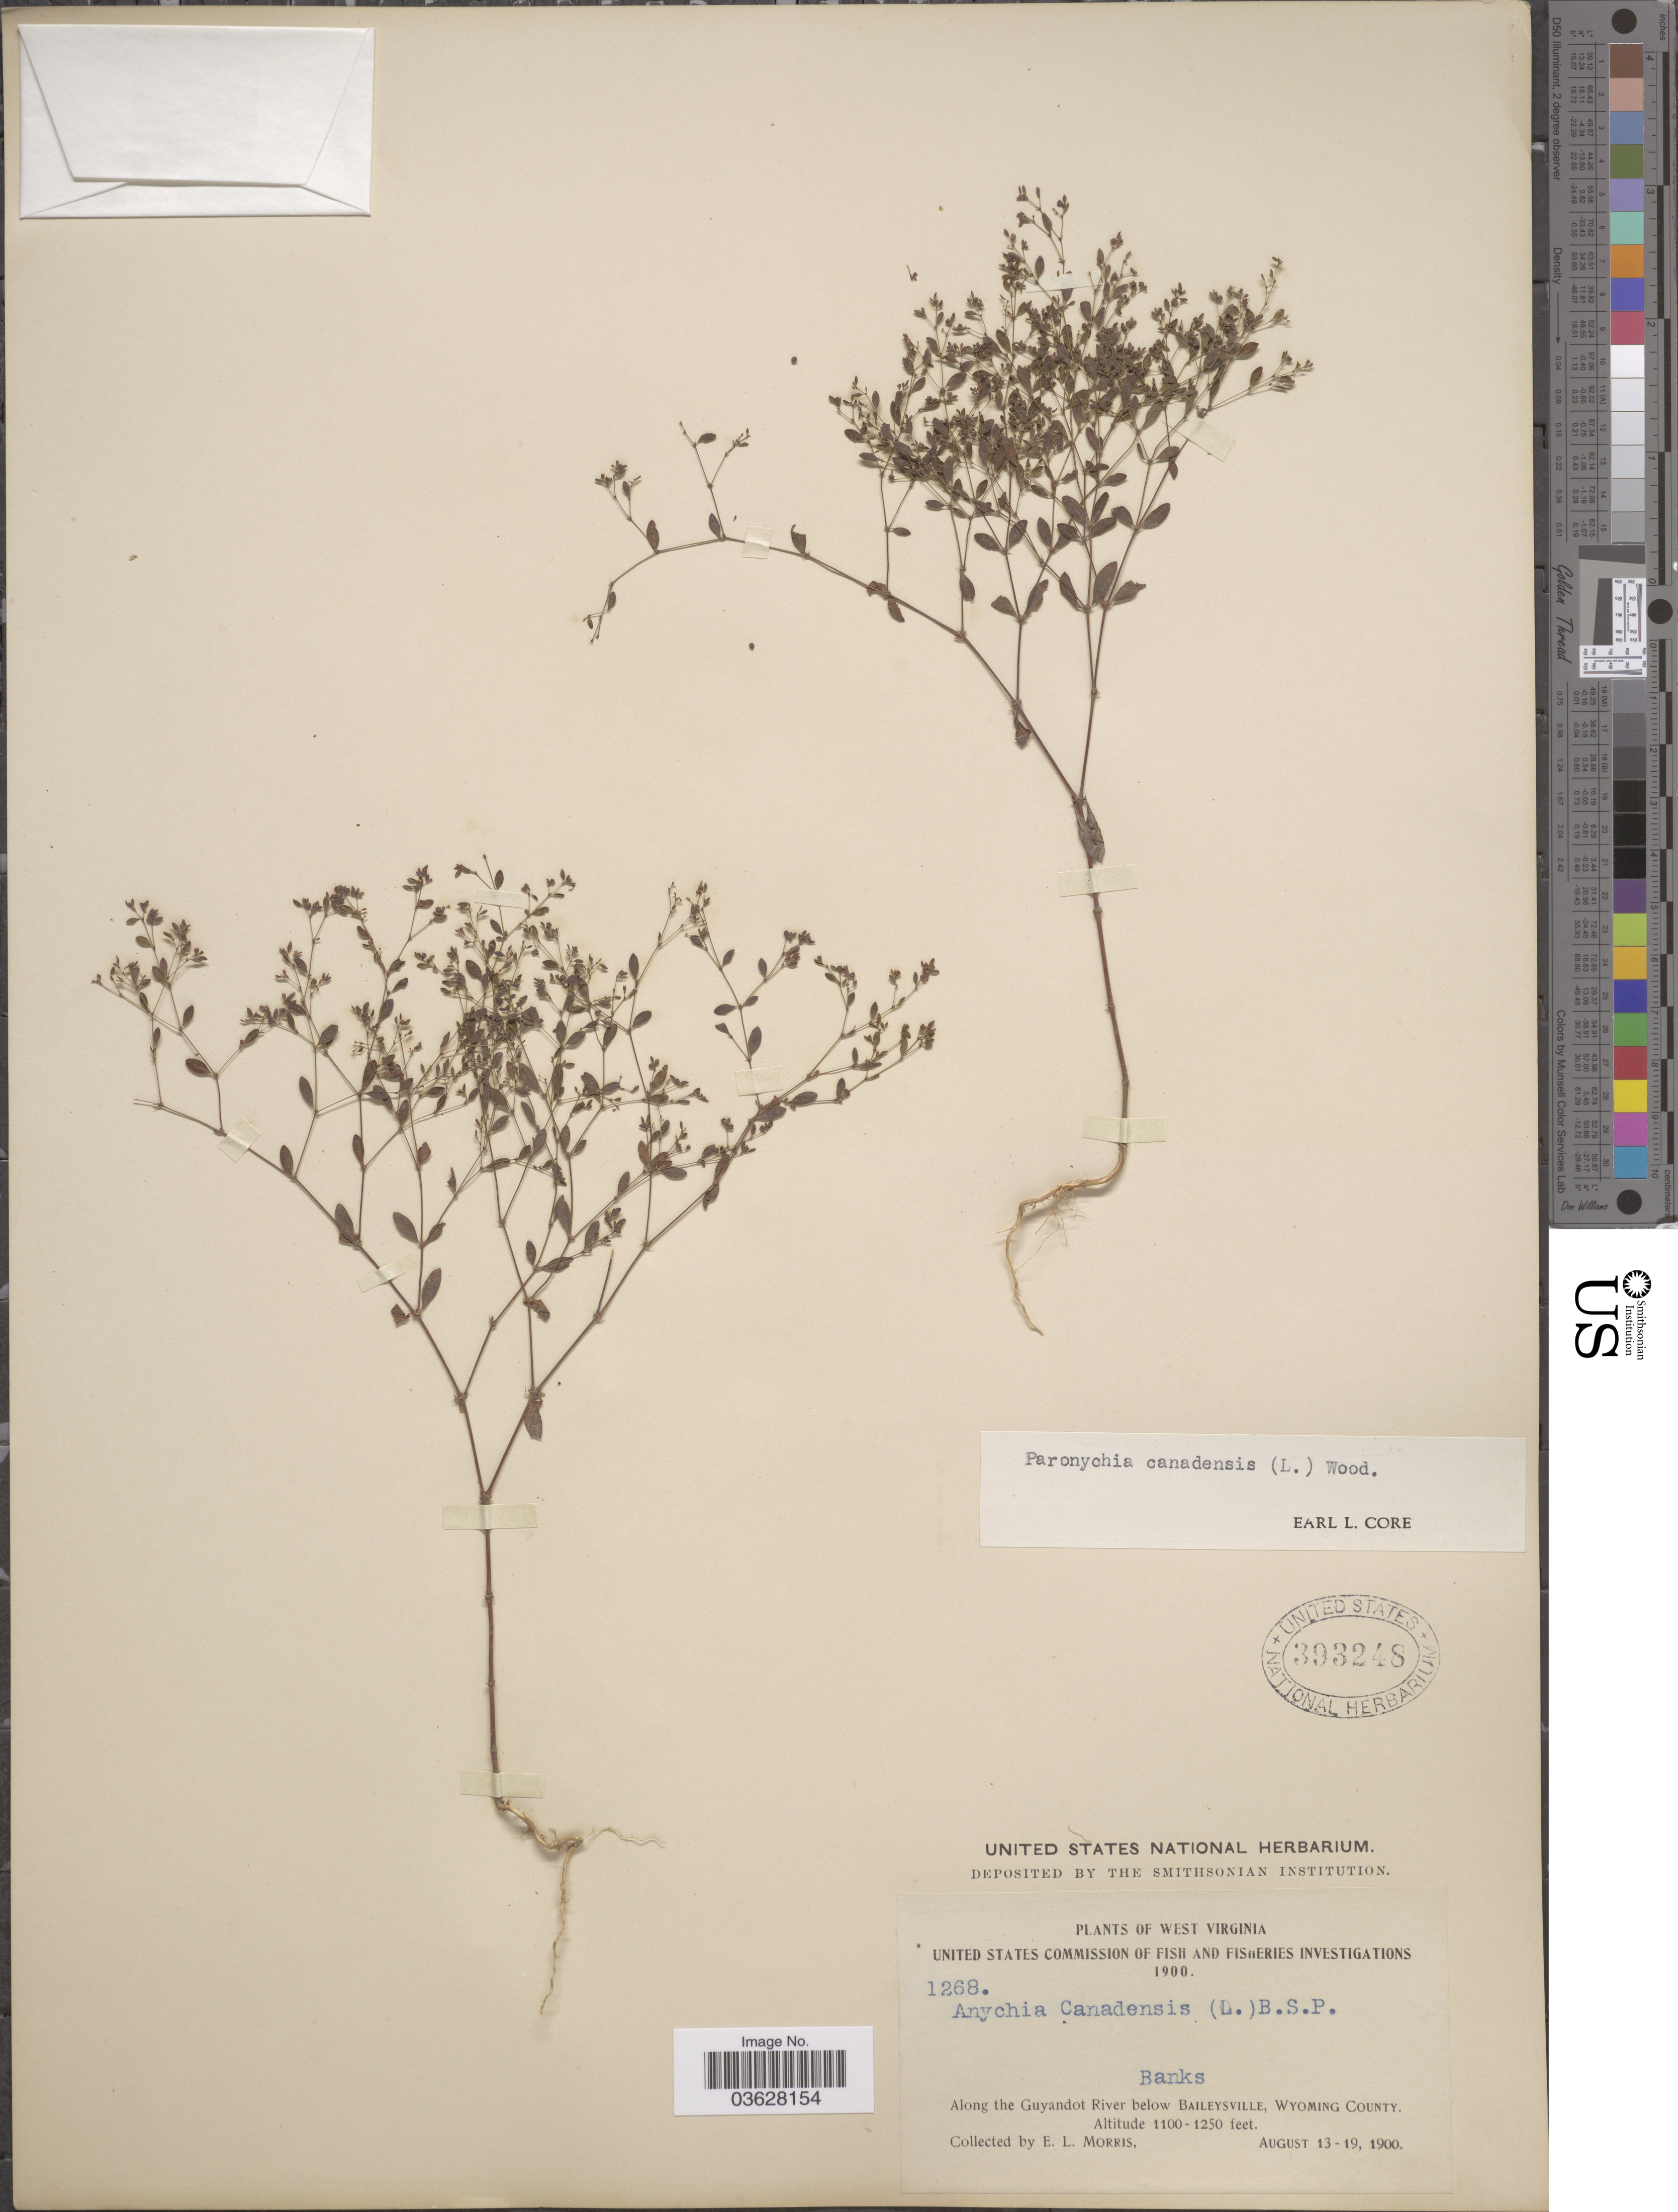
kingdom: Plantae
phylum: Tracheophyta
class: Magnoliopsida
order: Caryophyllales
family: Caryophyllaceae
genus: Paronychia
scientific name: Paronychia sp.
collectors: E. Morris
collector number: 1268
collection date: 1900-08-13/1900-08-19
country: United States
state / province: West Virginia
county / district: Wyoming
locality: Along the Guyandot River below Baileysville,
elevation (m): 335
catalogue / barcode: US 393248